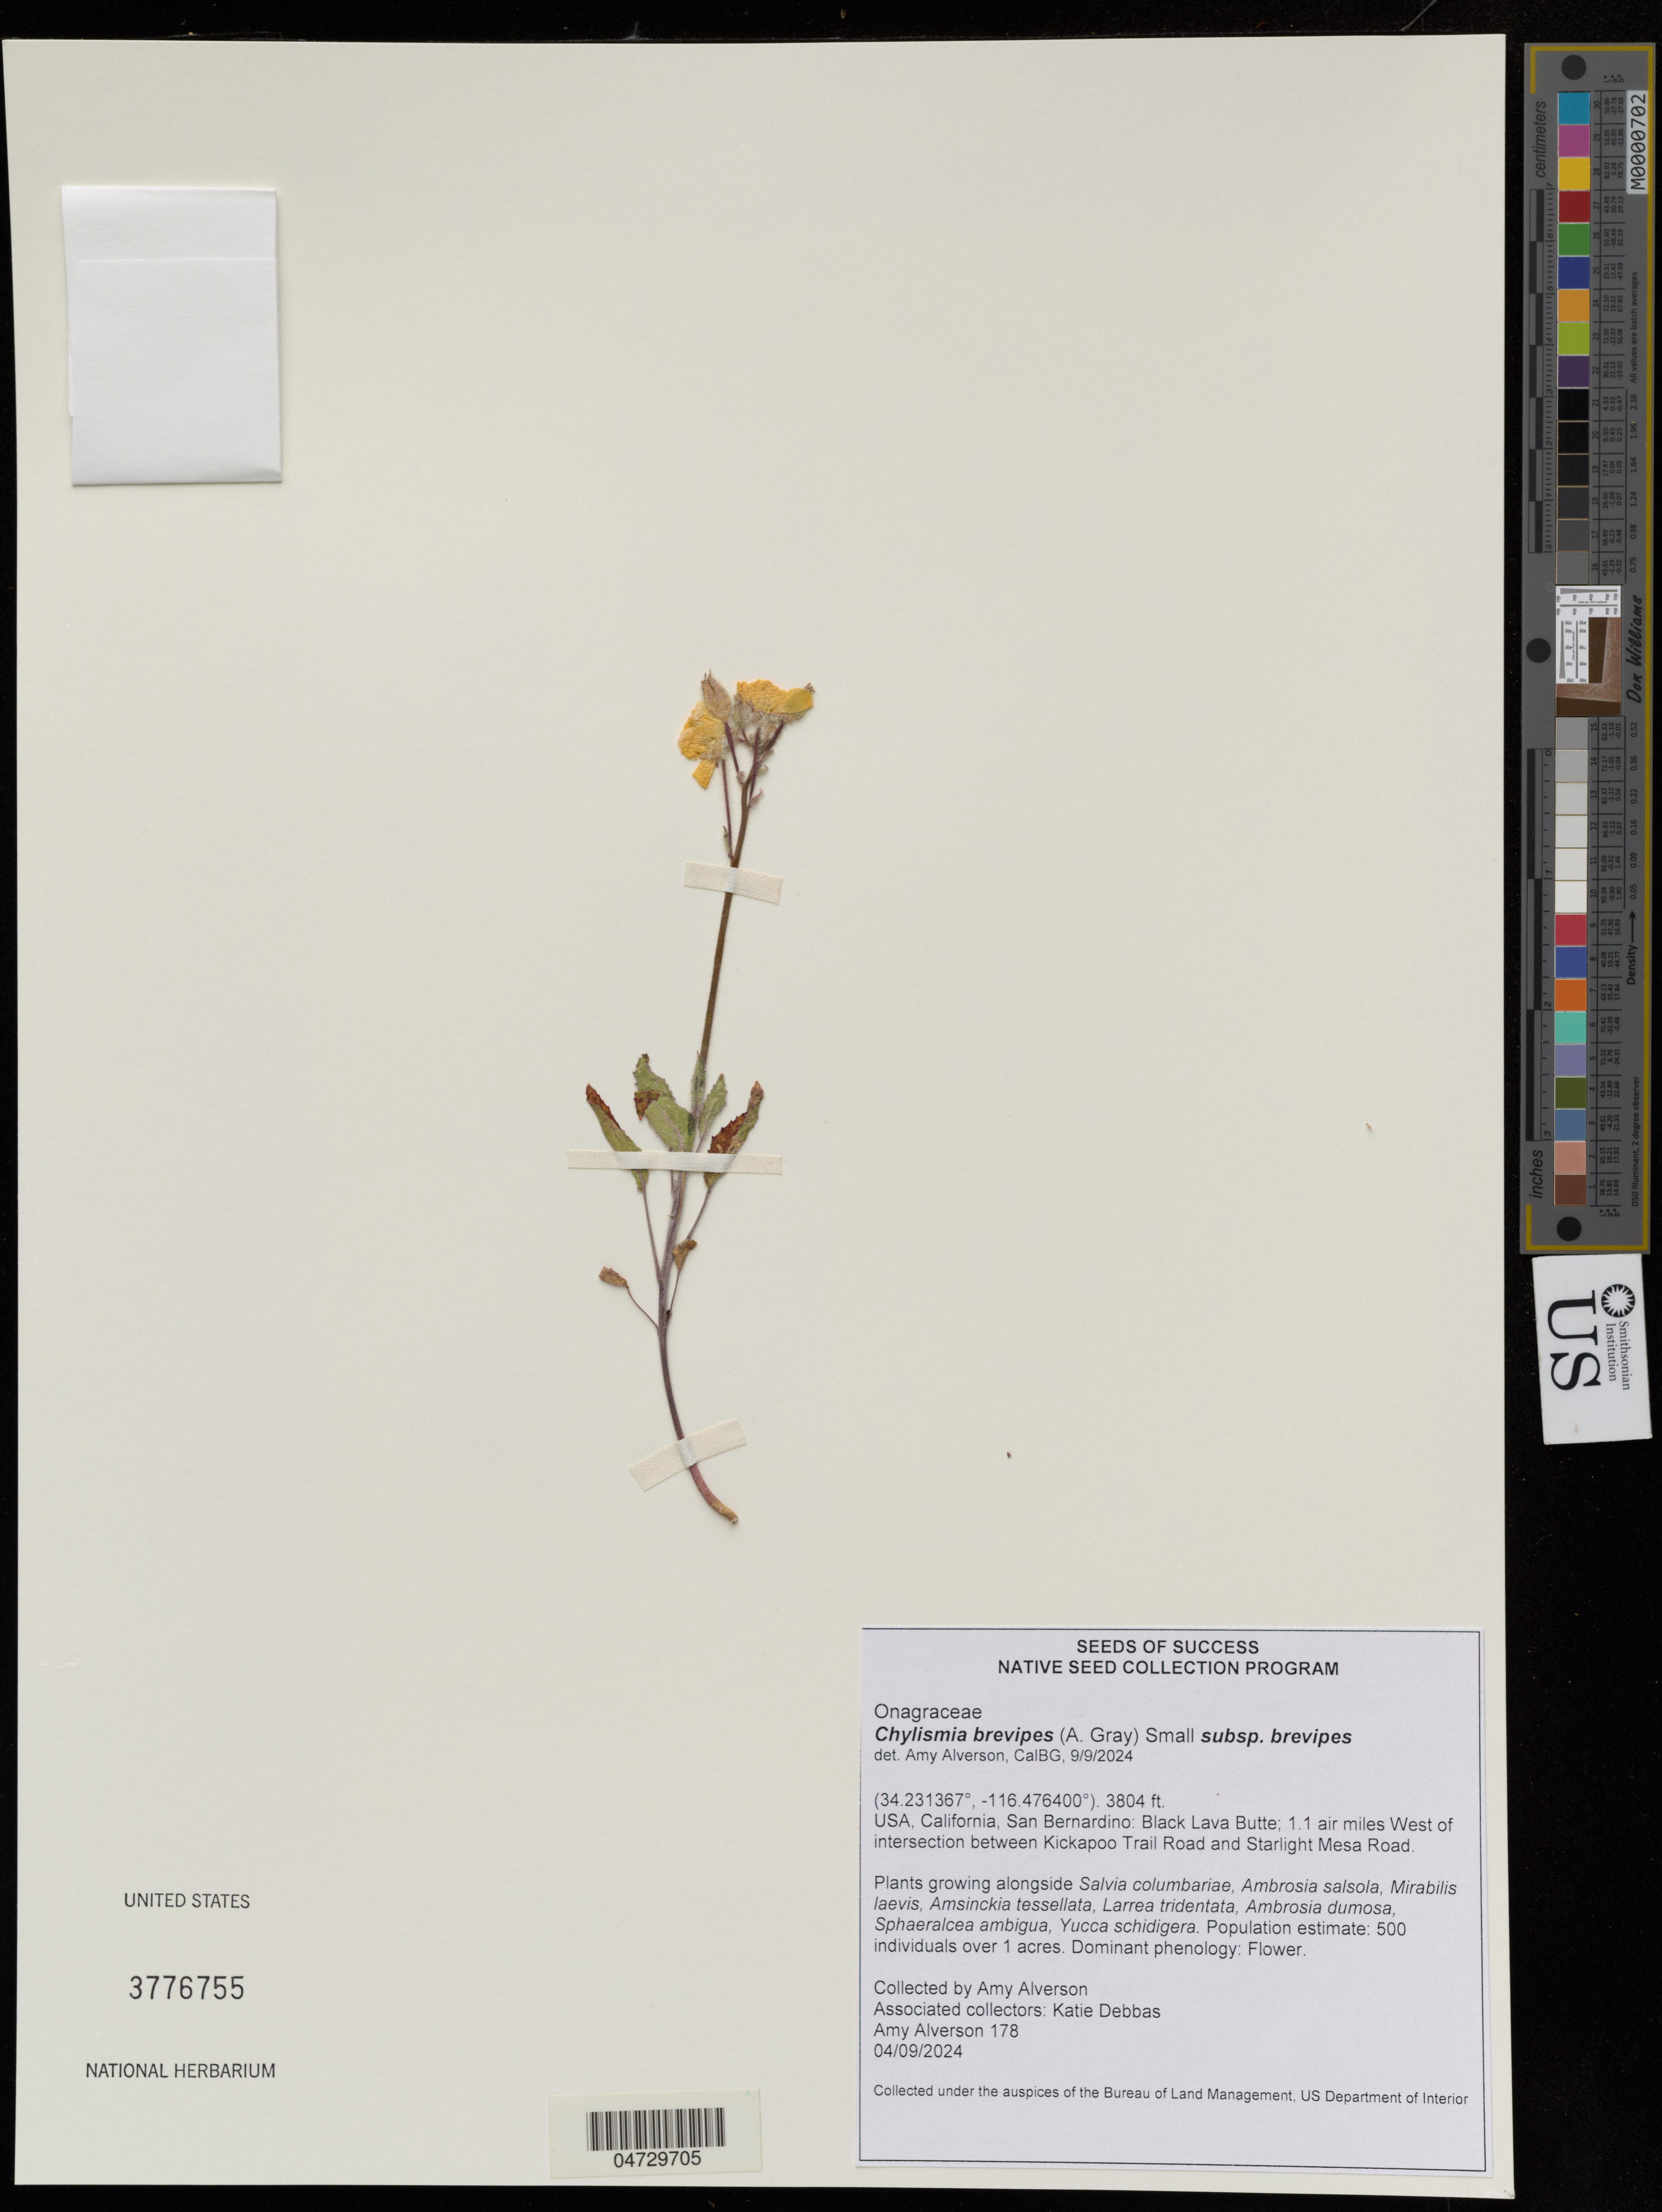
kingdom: Plantae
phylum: Tracheophyta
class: Magnoliopsida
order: Myrtales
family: Onagraceae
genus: Chylismia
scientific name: Chylismia brevipes subsp. brevipes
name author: (A. Gray) Small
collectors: A. Alverson & K. Debbas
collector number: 178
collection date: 2024-04-09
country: United States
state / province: California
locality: San Bernardino: Black Lava Butte; 1.1 air miles West of intersection between Kickapoo Trail Road and Starlight Mesa Road.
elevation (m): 1159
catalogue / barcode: US 3776755